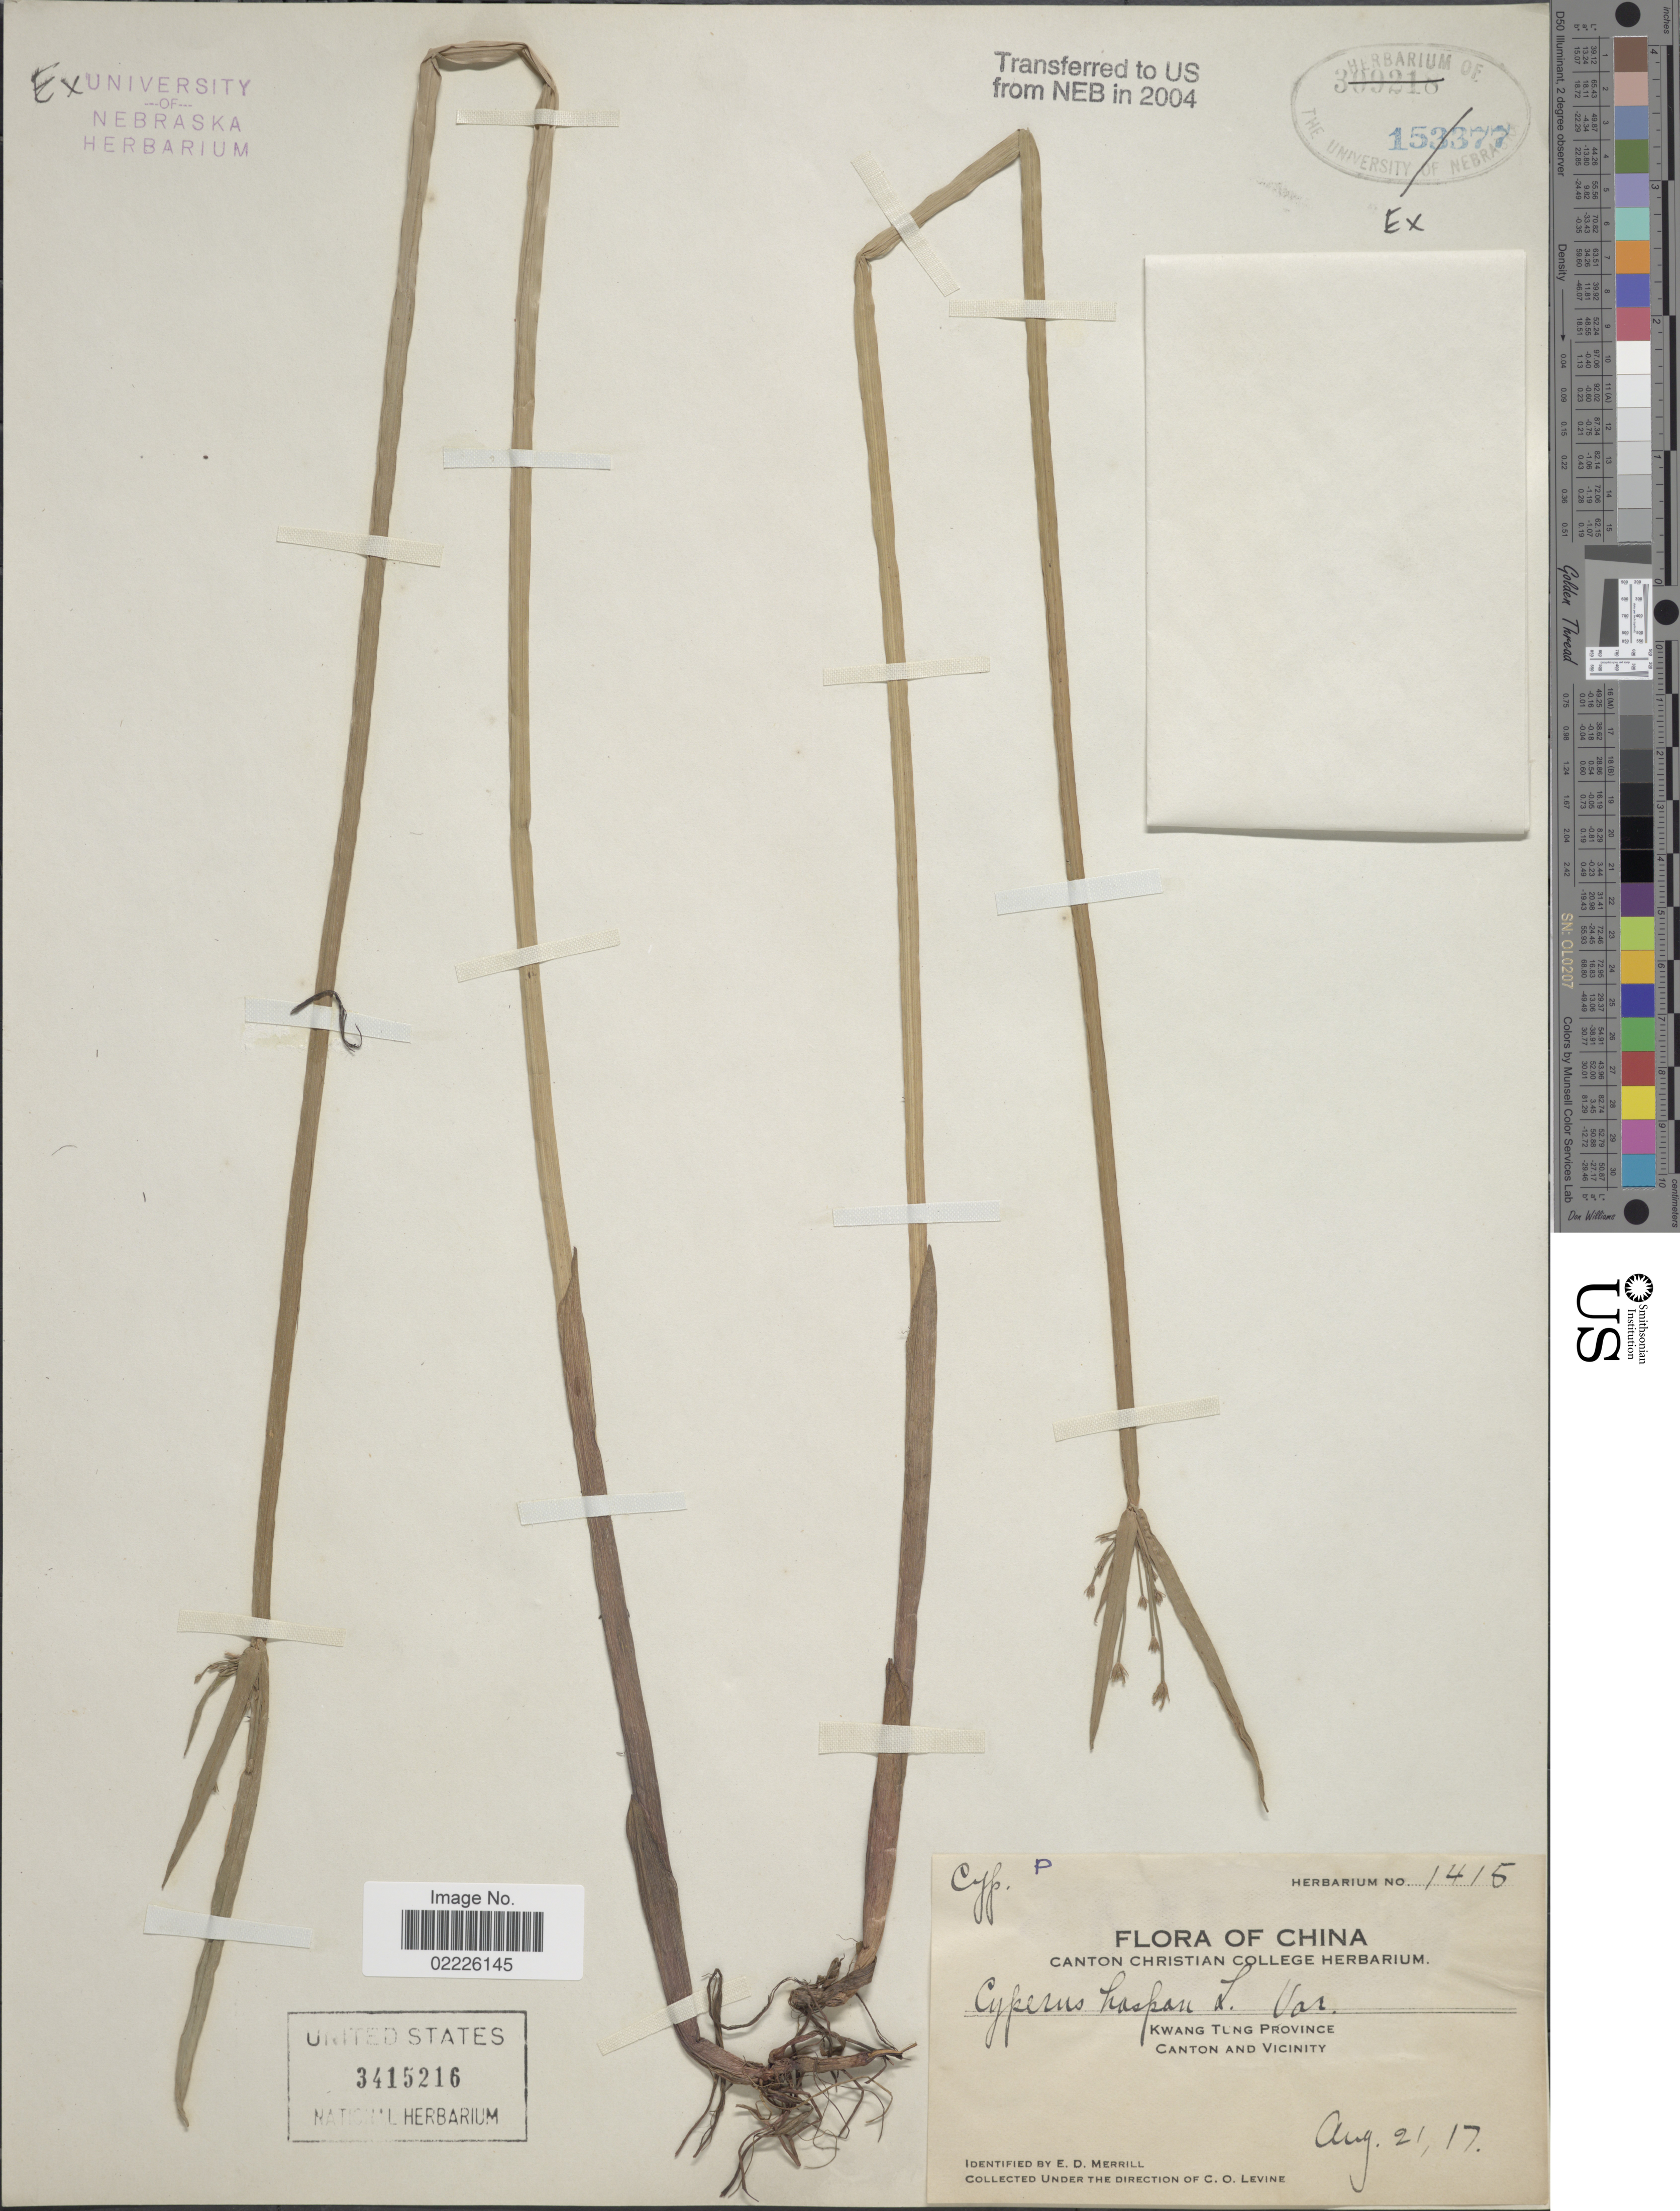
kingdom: Plantae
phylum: Tracheophyta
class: Liliopsida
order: Poales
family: Cyperaceae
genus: Cyperus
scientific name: Cyperus haspan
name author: L.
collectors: C. O. Levine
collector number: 1415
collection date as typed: Transcribed d/m/y: 21/8/17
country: China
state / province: Guangdong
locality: Kwang Tung Province, Canton and vicinity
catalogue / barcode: US 3415216